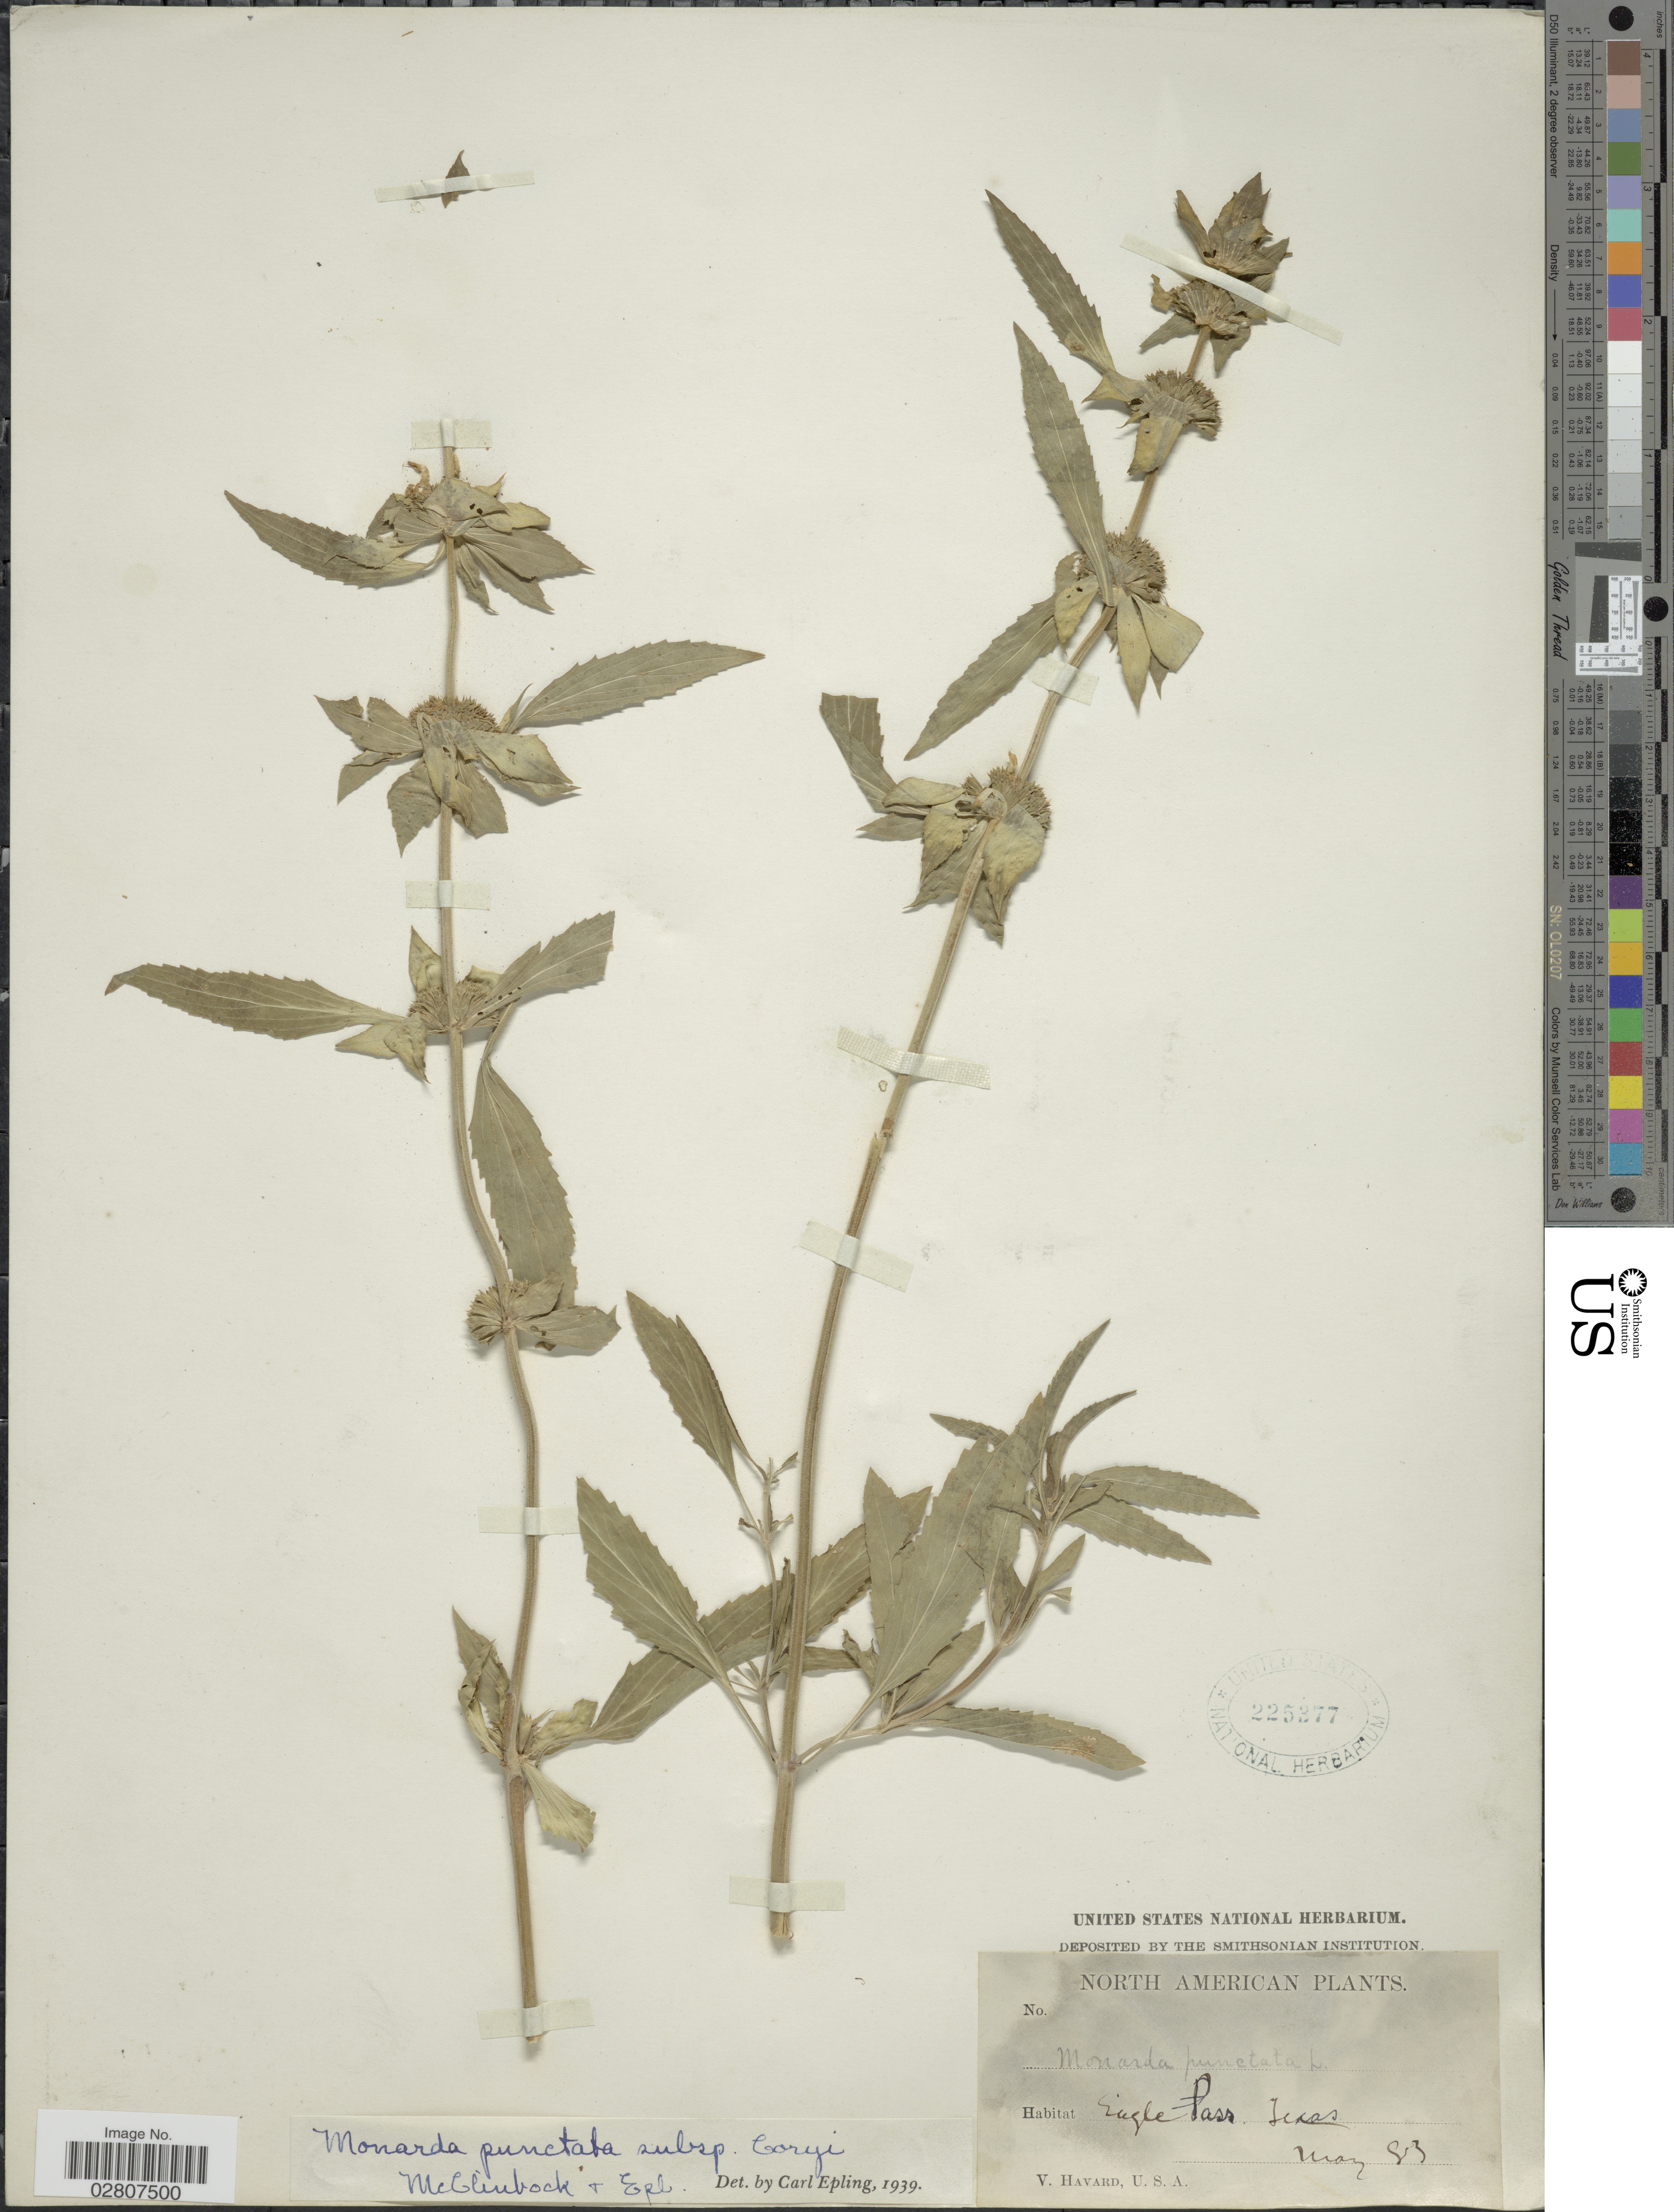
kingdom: Plantae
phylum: Tracheophyta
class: Magnoliopsida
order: Lamiales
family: Lamiaceae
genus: Monarda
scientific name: Monarda punctata var. coryi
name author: (E. M. McClint. & Epling) Shinners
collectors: V. Havard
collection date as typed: Transcribed d/m/y: /5/83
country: United States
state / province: Texas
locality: Eagle Pass, Texas.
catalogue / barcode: US 225377